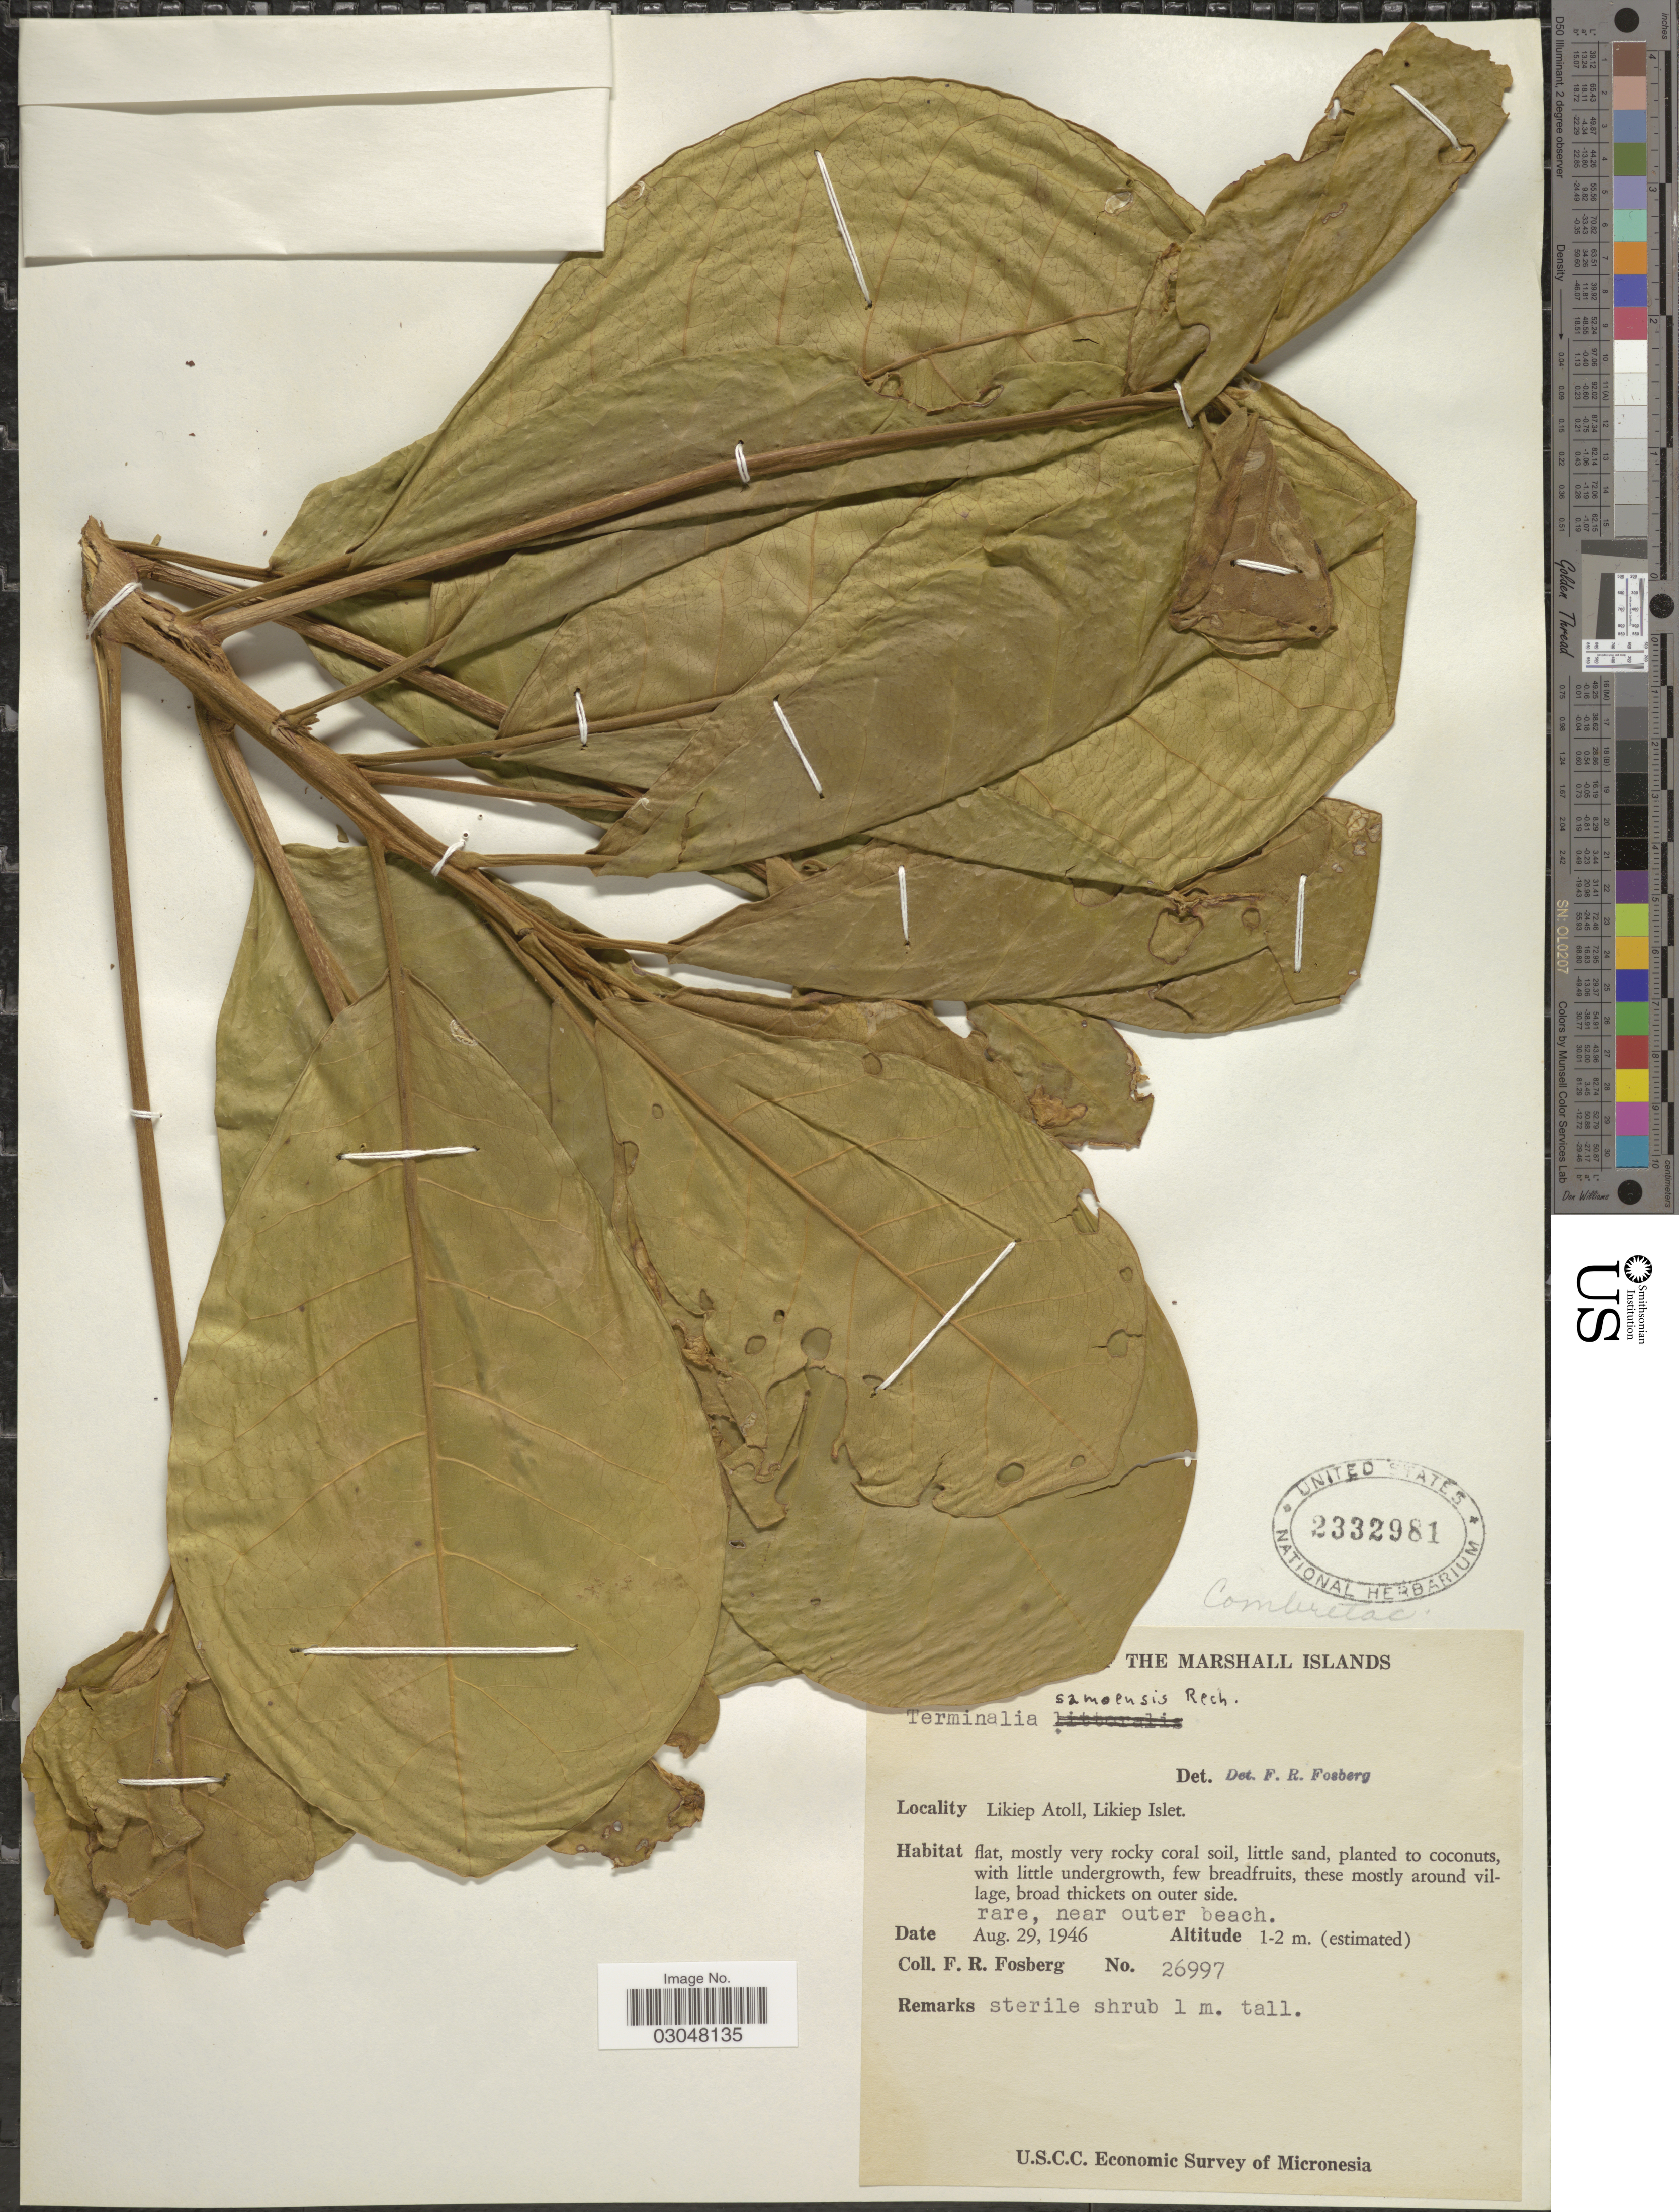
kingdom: Plantae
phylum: Tracheophyta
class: Magnoliopsida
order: Myrtales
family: Combretaceae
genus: Terminalia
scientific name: Terminalia samoensis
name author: Rech.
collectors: F. R. Fosberg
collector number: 26997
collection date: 1946-08-29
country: Marshall Islands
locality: Likiep Atoll, Likiep Islet. Micronesia.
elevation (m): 1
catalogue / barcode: US 2332981